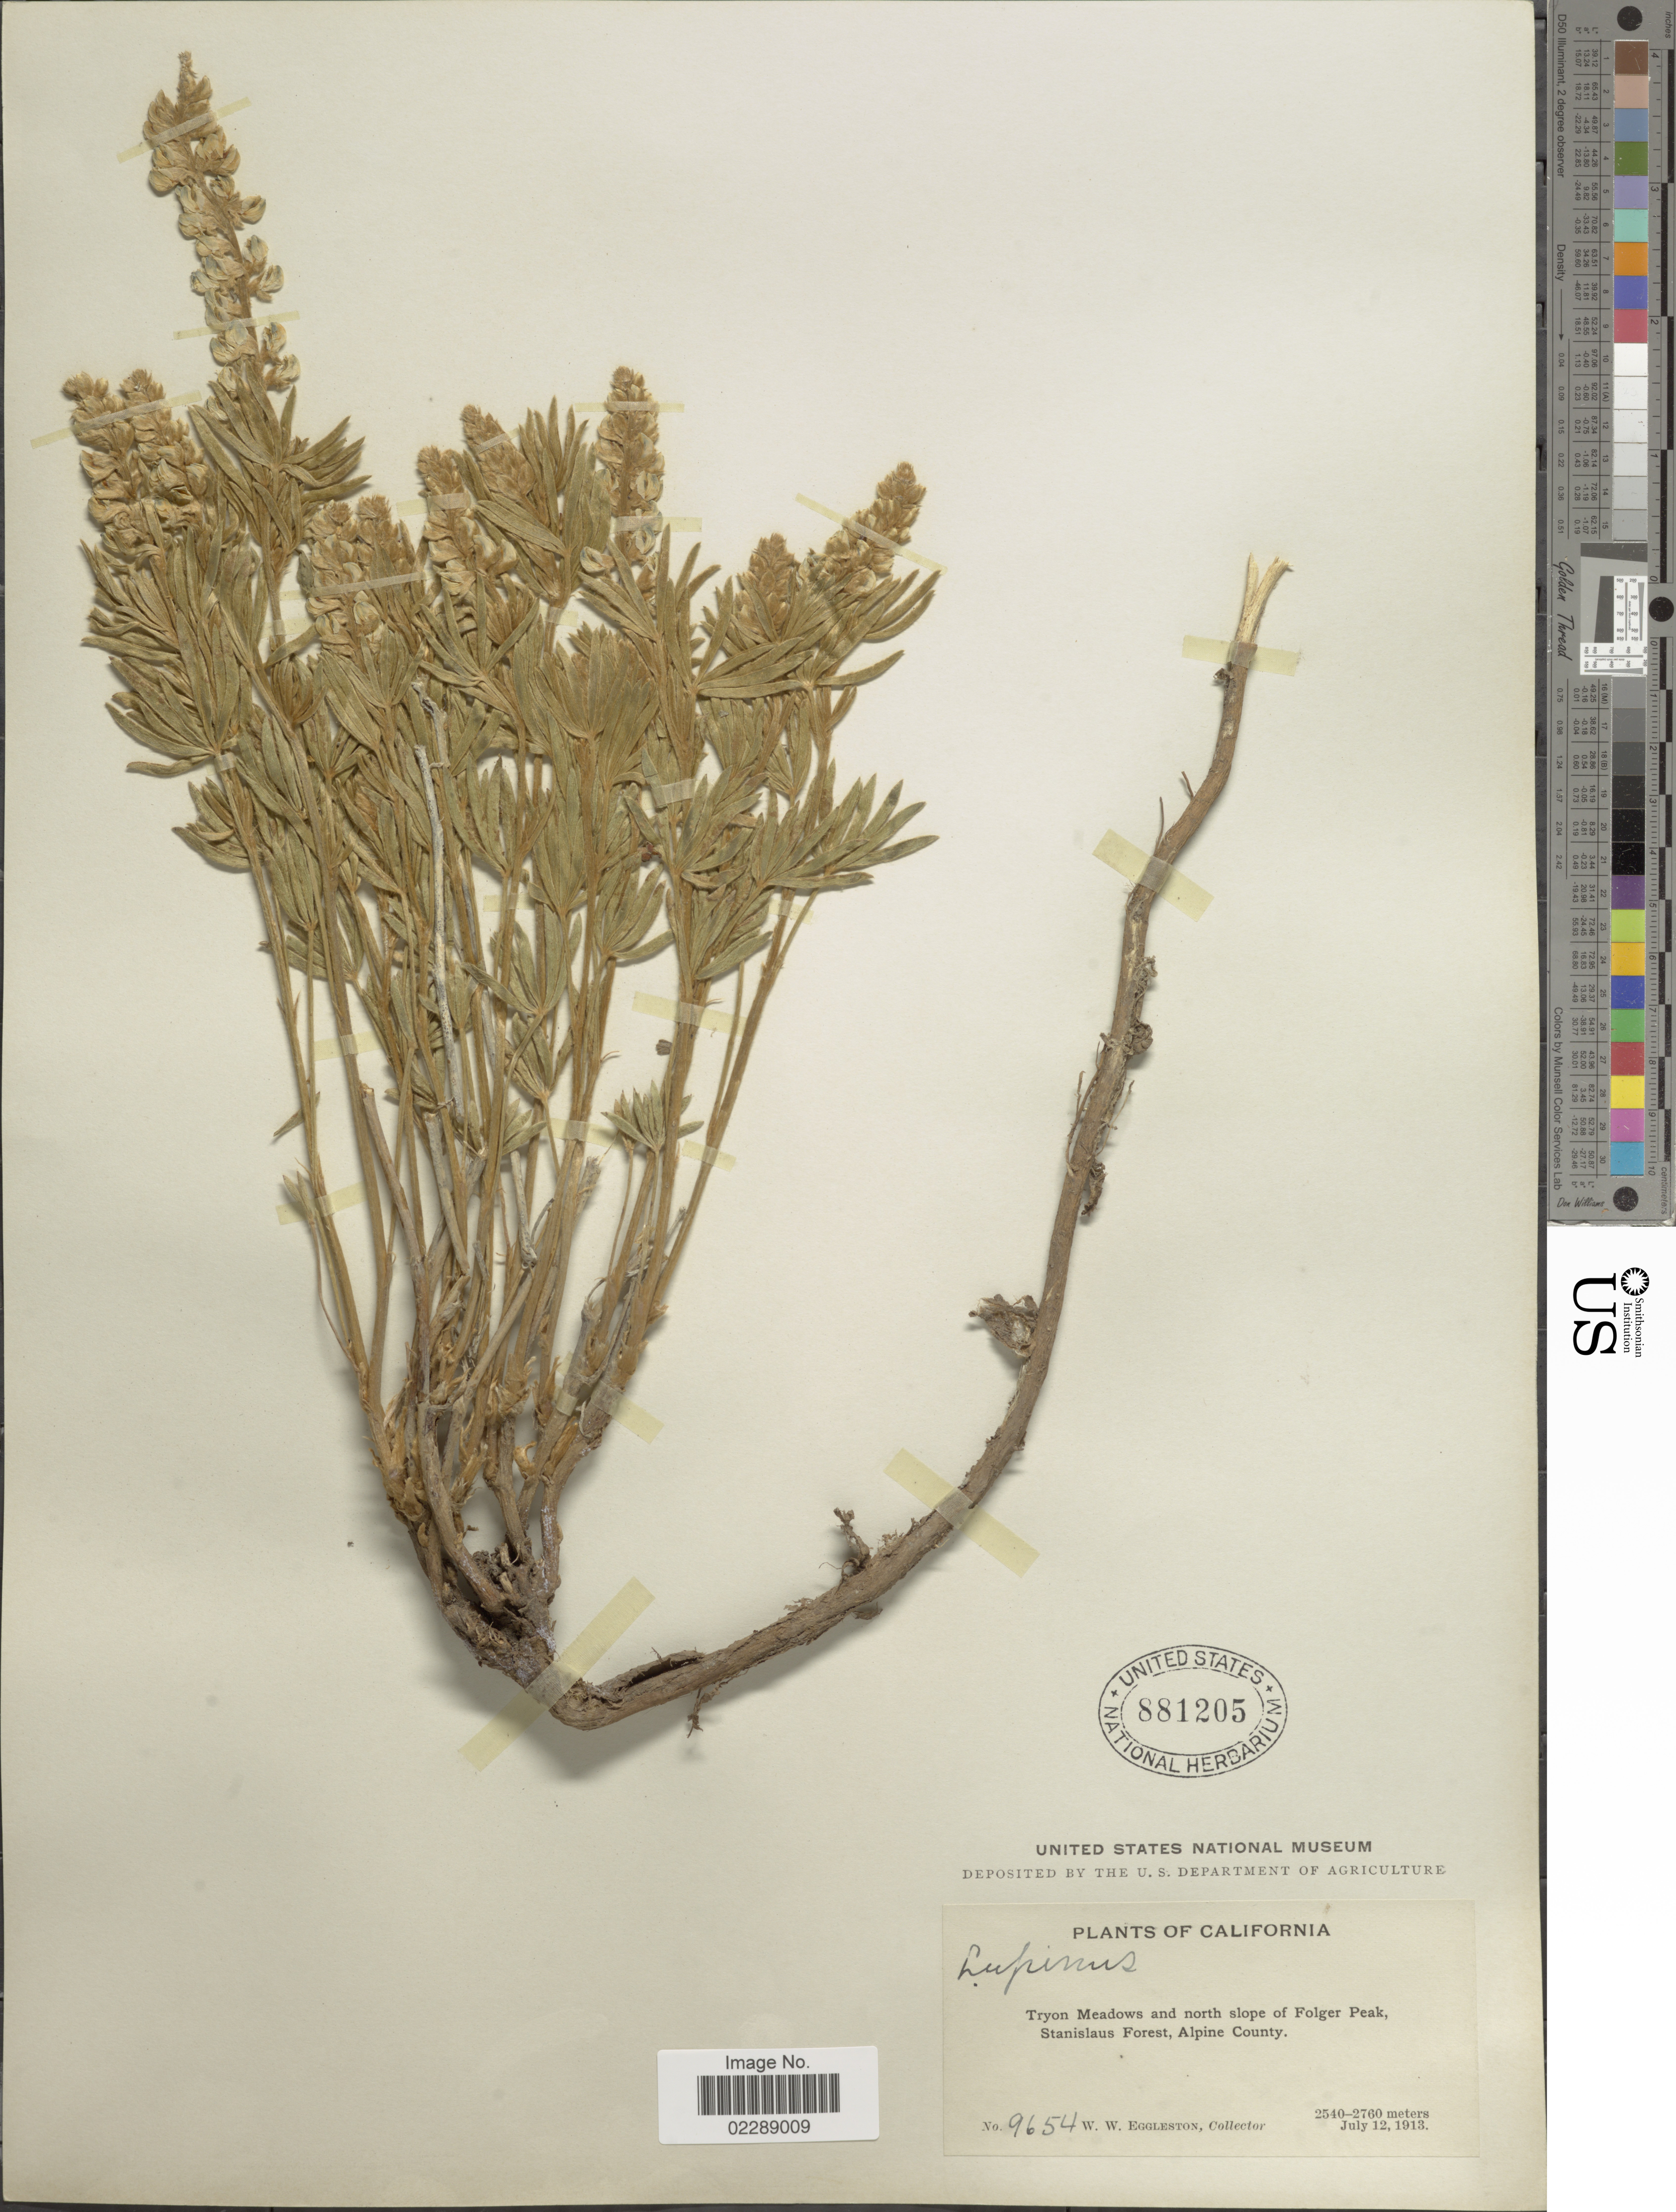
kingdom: Plantae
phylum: Tracheophyta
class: Magnoliopsida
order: Fabales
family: Fabaceae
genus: Lupinus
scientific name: Lupinus sp.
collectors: W. W. Eggleston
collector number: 9654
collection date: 1913-07-12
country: United States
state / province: California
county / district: Alpine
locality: Tryon Meadows and north slope of Folger Peak, Stanislaus Forest, Alpine County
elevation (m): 2540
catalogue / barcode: US 881205